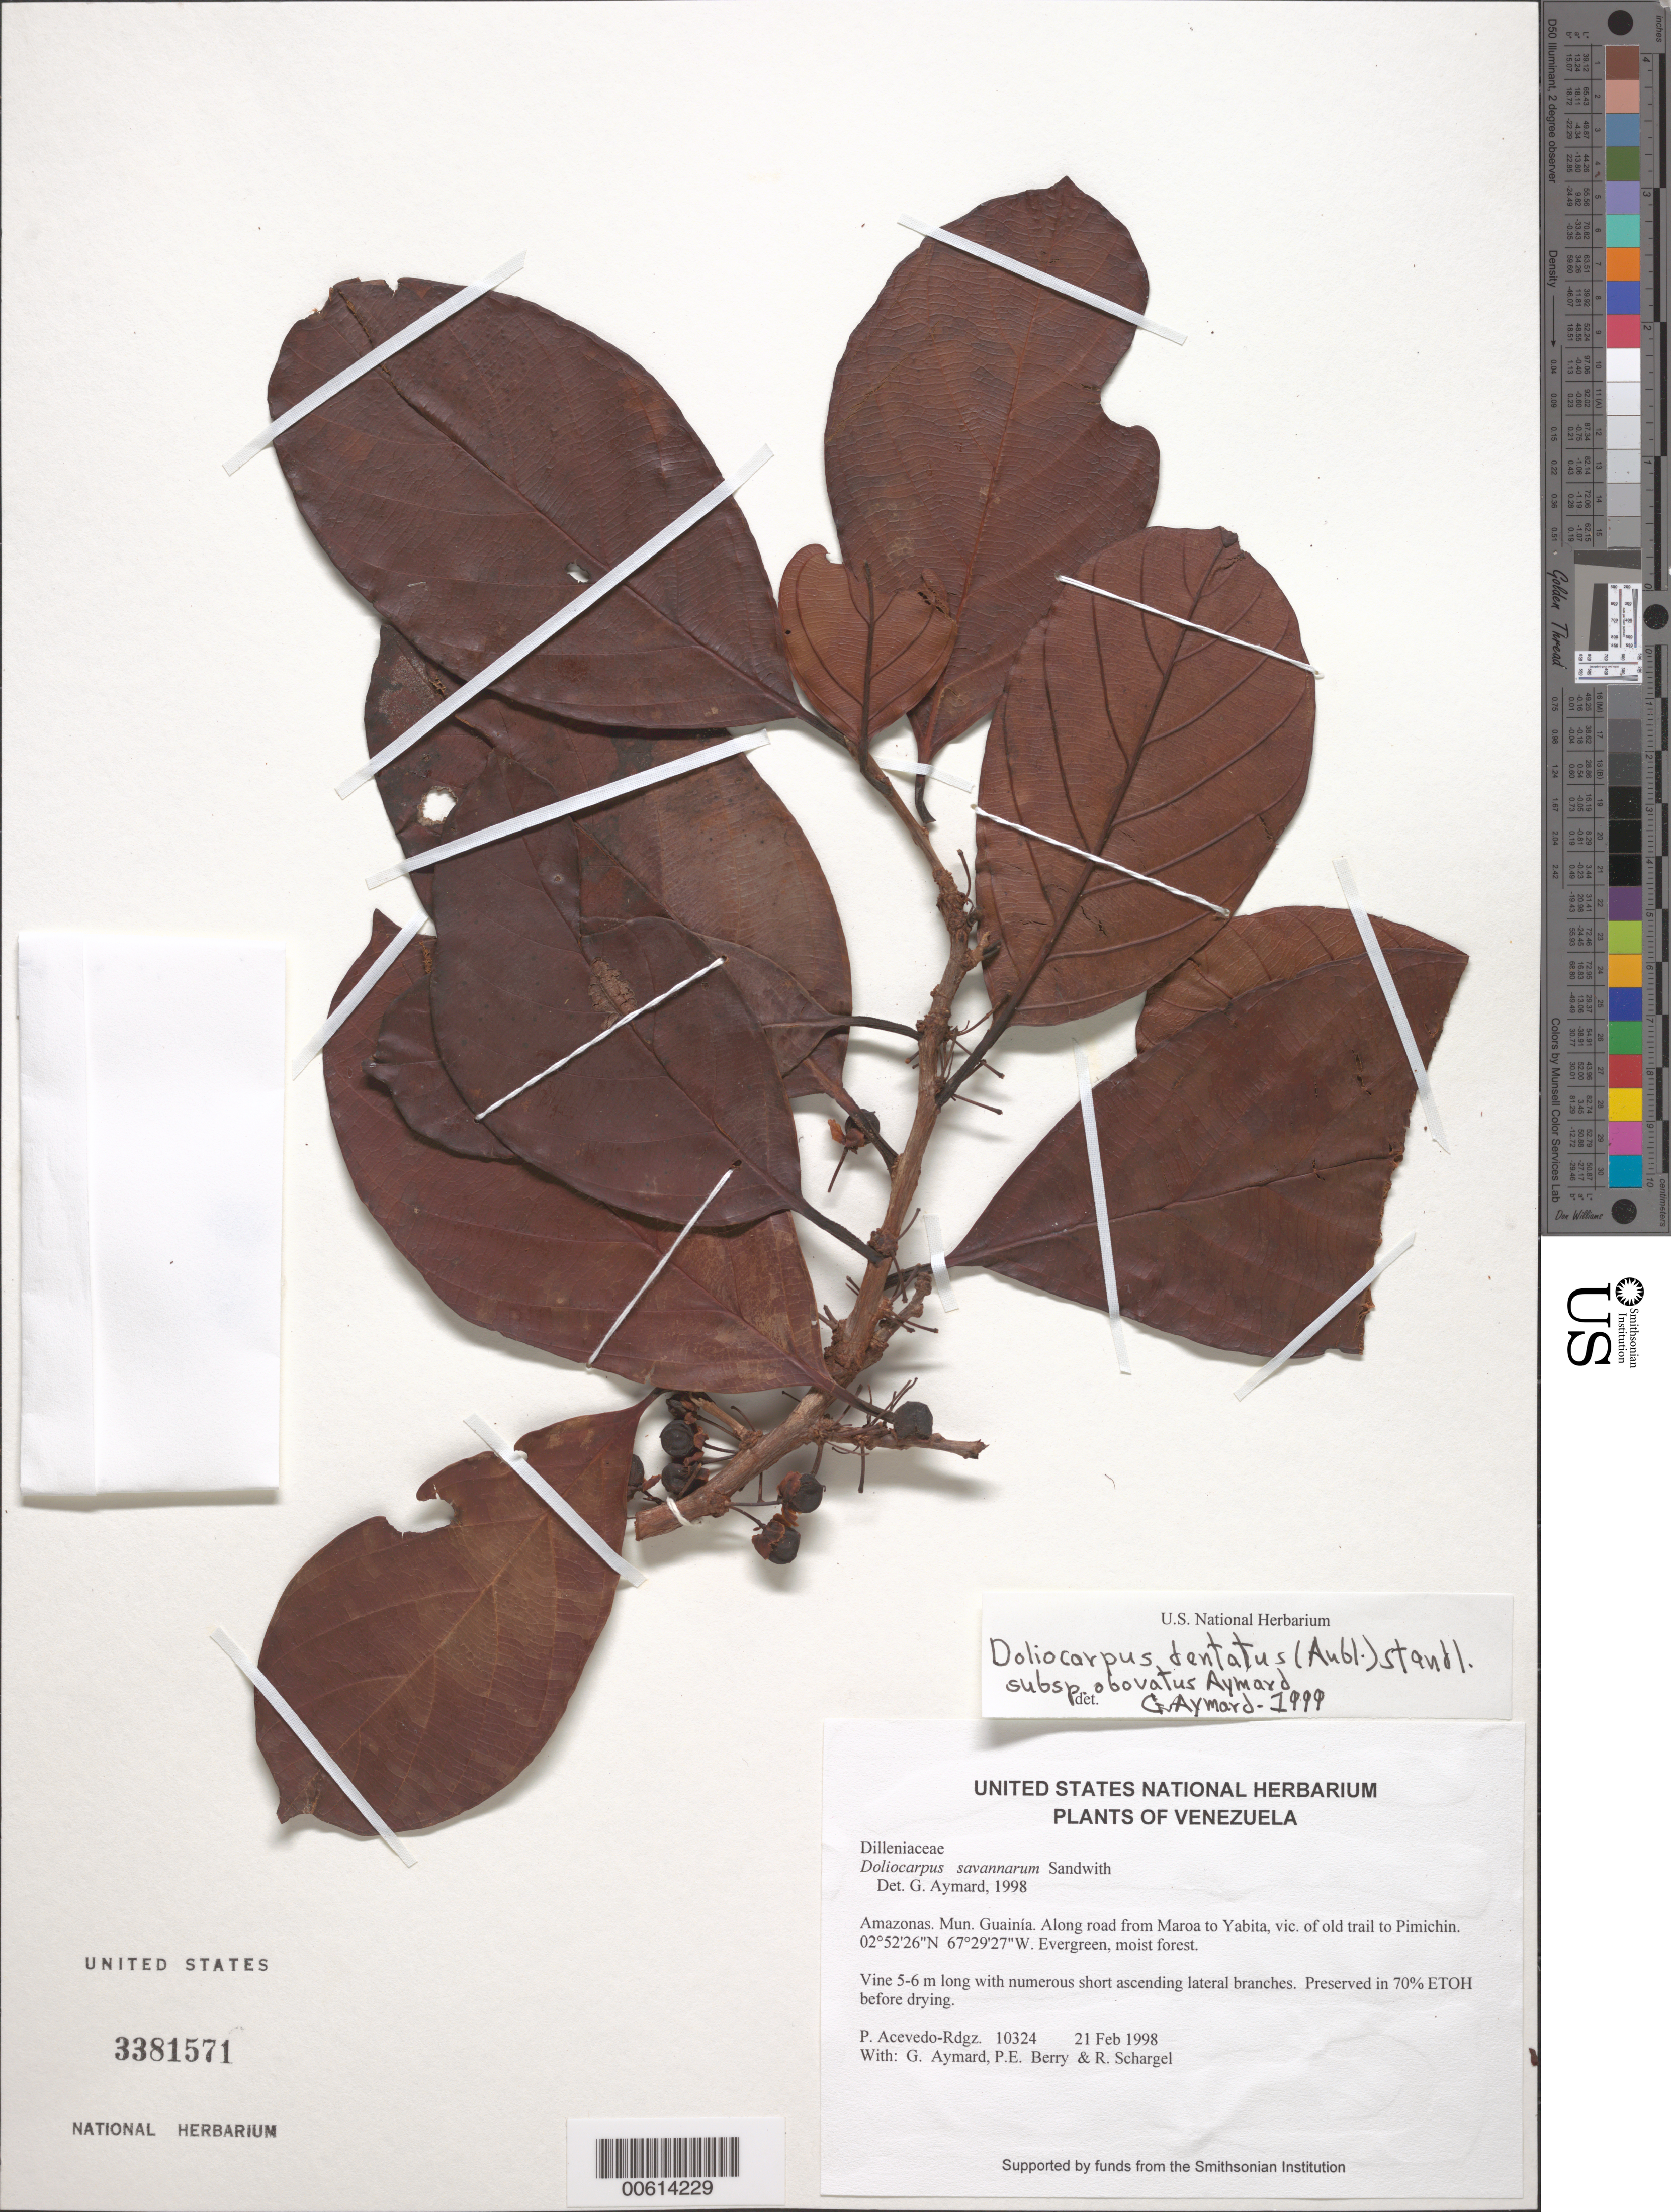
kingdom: Plantae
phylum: Tracheophyta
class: Magnoliopsida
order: Dilleniales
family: Dilleniaceae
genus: Doliocarpus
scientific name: Doliocarpus dentatus subsp. obovatus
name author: Aymard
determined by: Aymard C., G. A., (PORT), Univ. Nac. Exp. de los Llanos Ezequiel Zamora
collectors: P. Acevedo-Rodr., G. A. Aymard, P. E. Berry & R. Schargel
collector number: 10324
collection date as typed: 21 Feb 1998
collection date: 1998-02-21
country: Venezuela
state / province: Amazonas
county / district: Maroa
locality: Along road from Maroa to Yabita, vic. of old trail to Pimichin.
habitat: Evergreen, moist forest.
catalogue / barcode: US 3381571